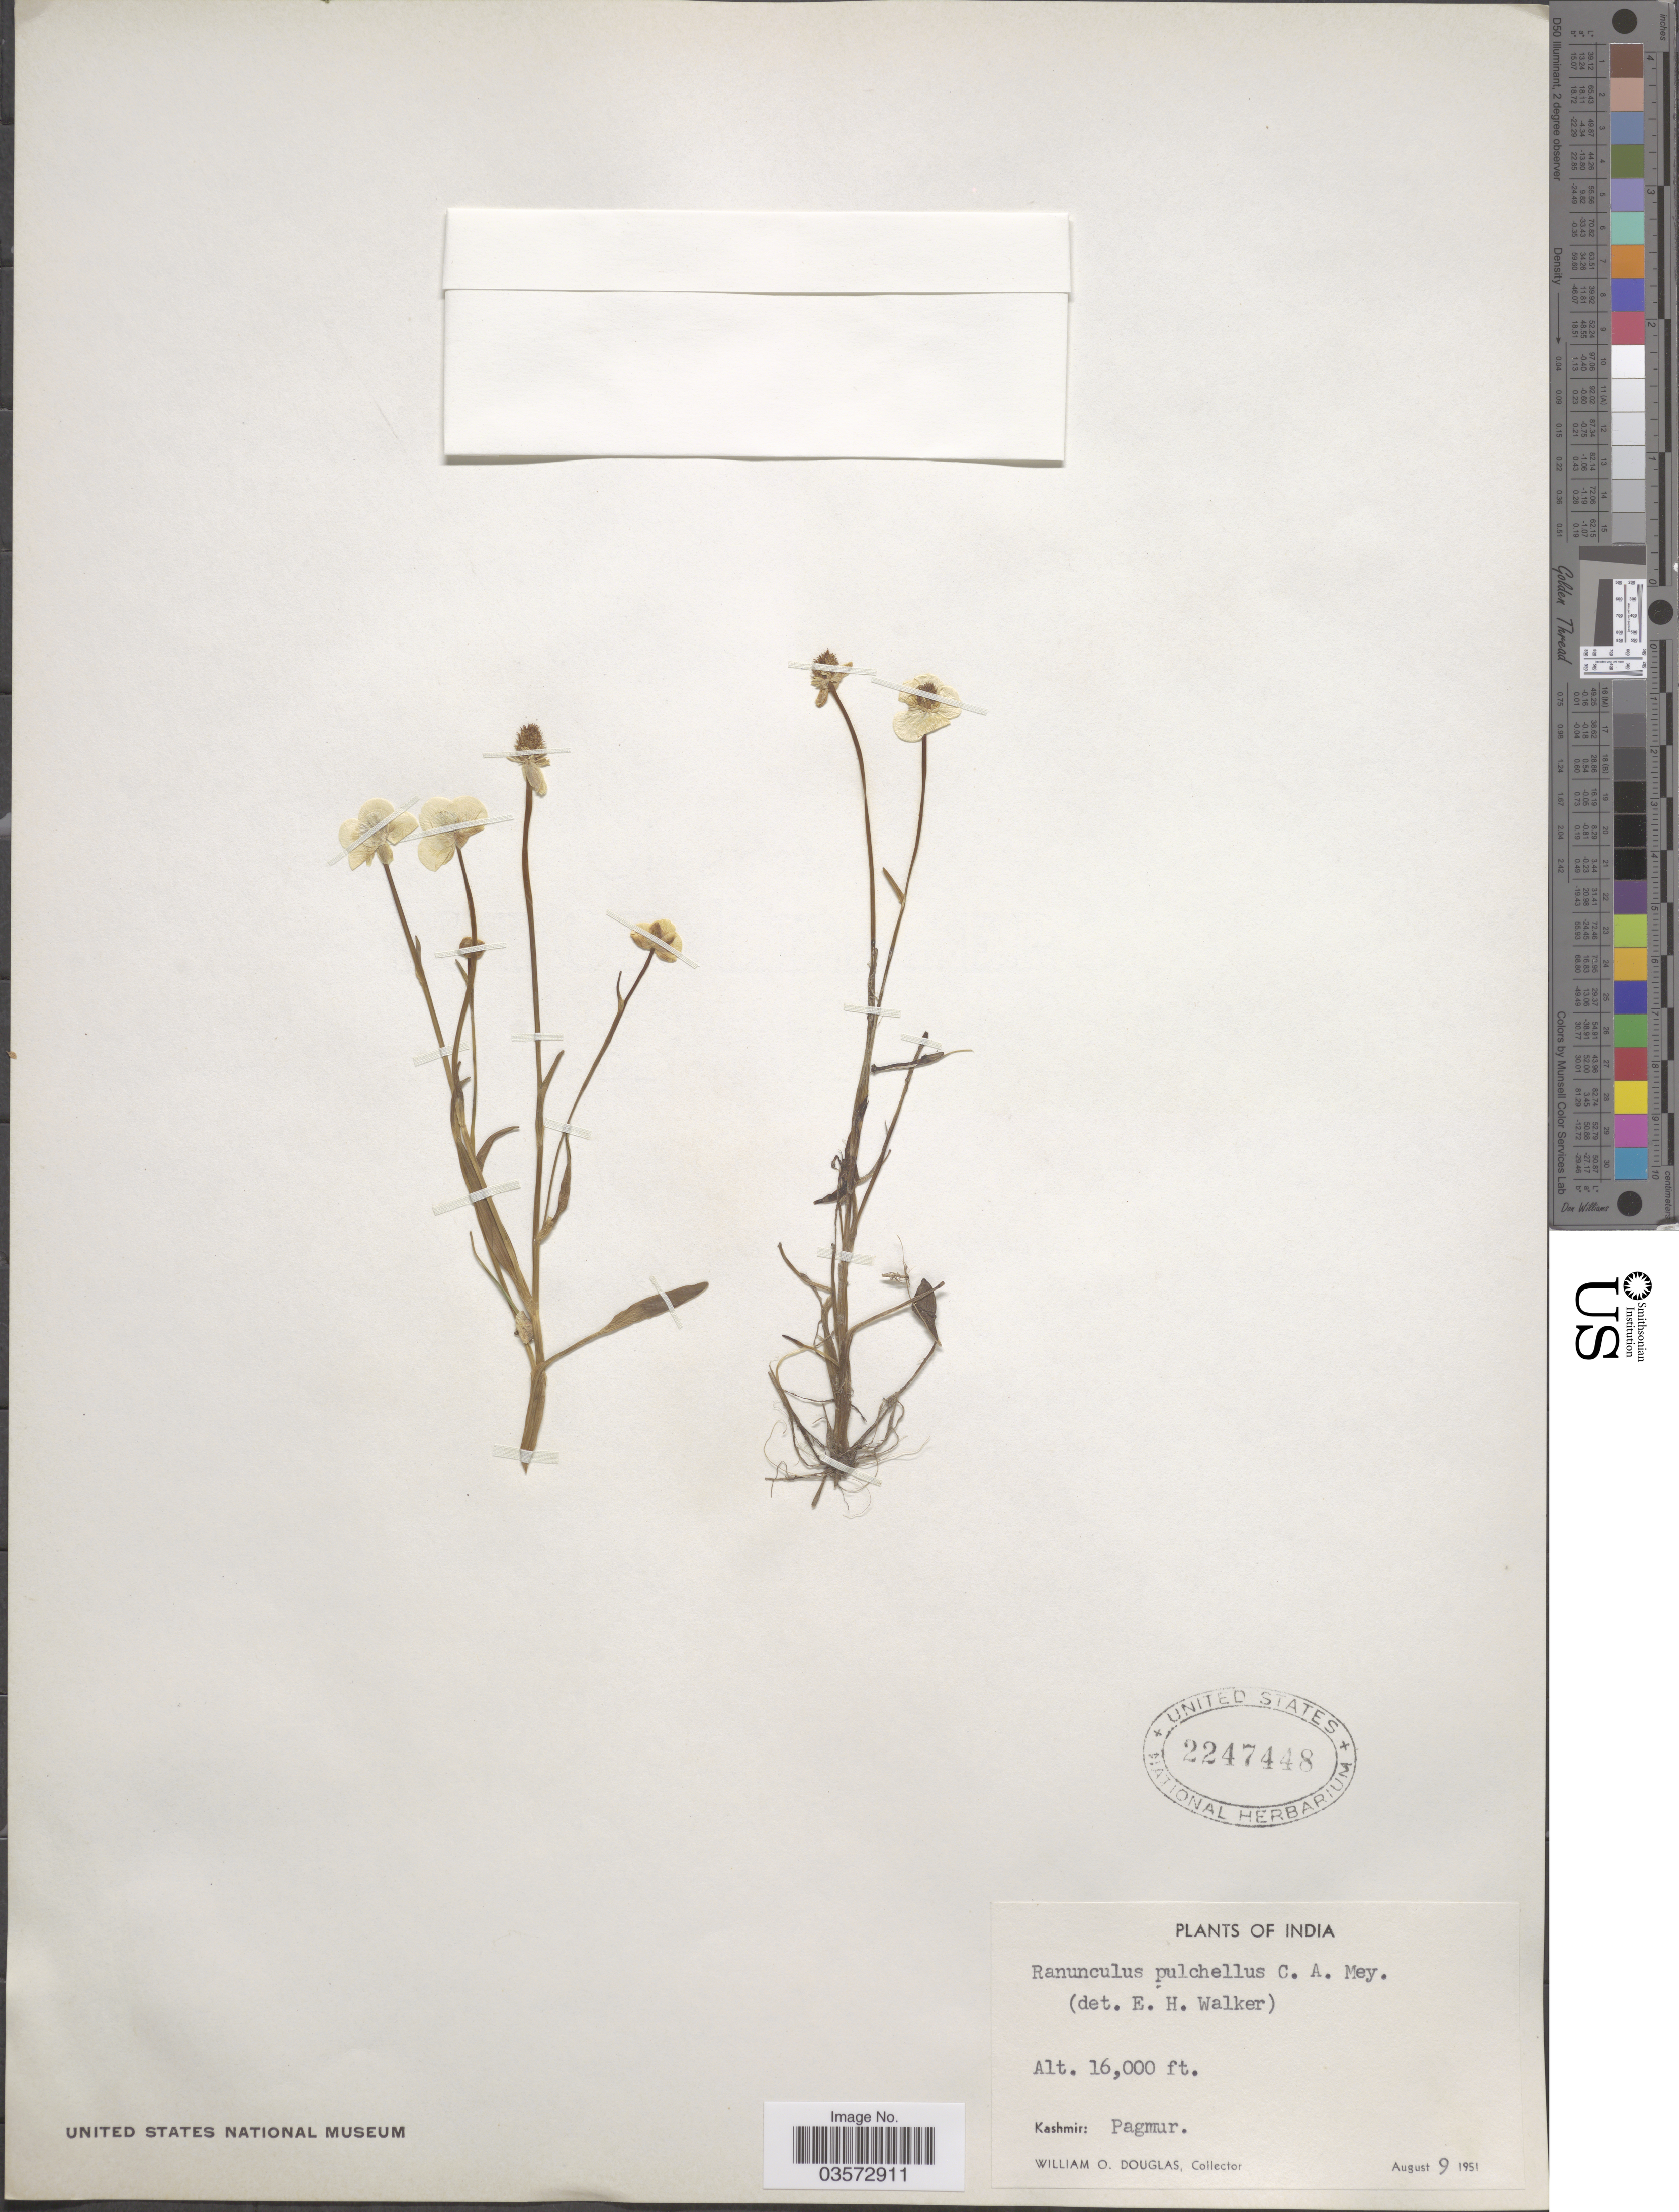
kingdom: Plantae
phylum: Tracheophyta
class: Magnoliopsida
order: Ranunculales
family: Ranunculaceae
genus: Ranunculus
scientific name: Ranunculus pulchellus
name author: Ledeb. ex Spreng.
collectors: W. Douglas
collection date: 1951-08-09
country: India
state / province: Jammu and Kashmir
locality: Kashmir: Pagmur.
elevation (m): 4877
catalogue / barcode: US 2247448